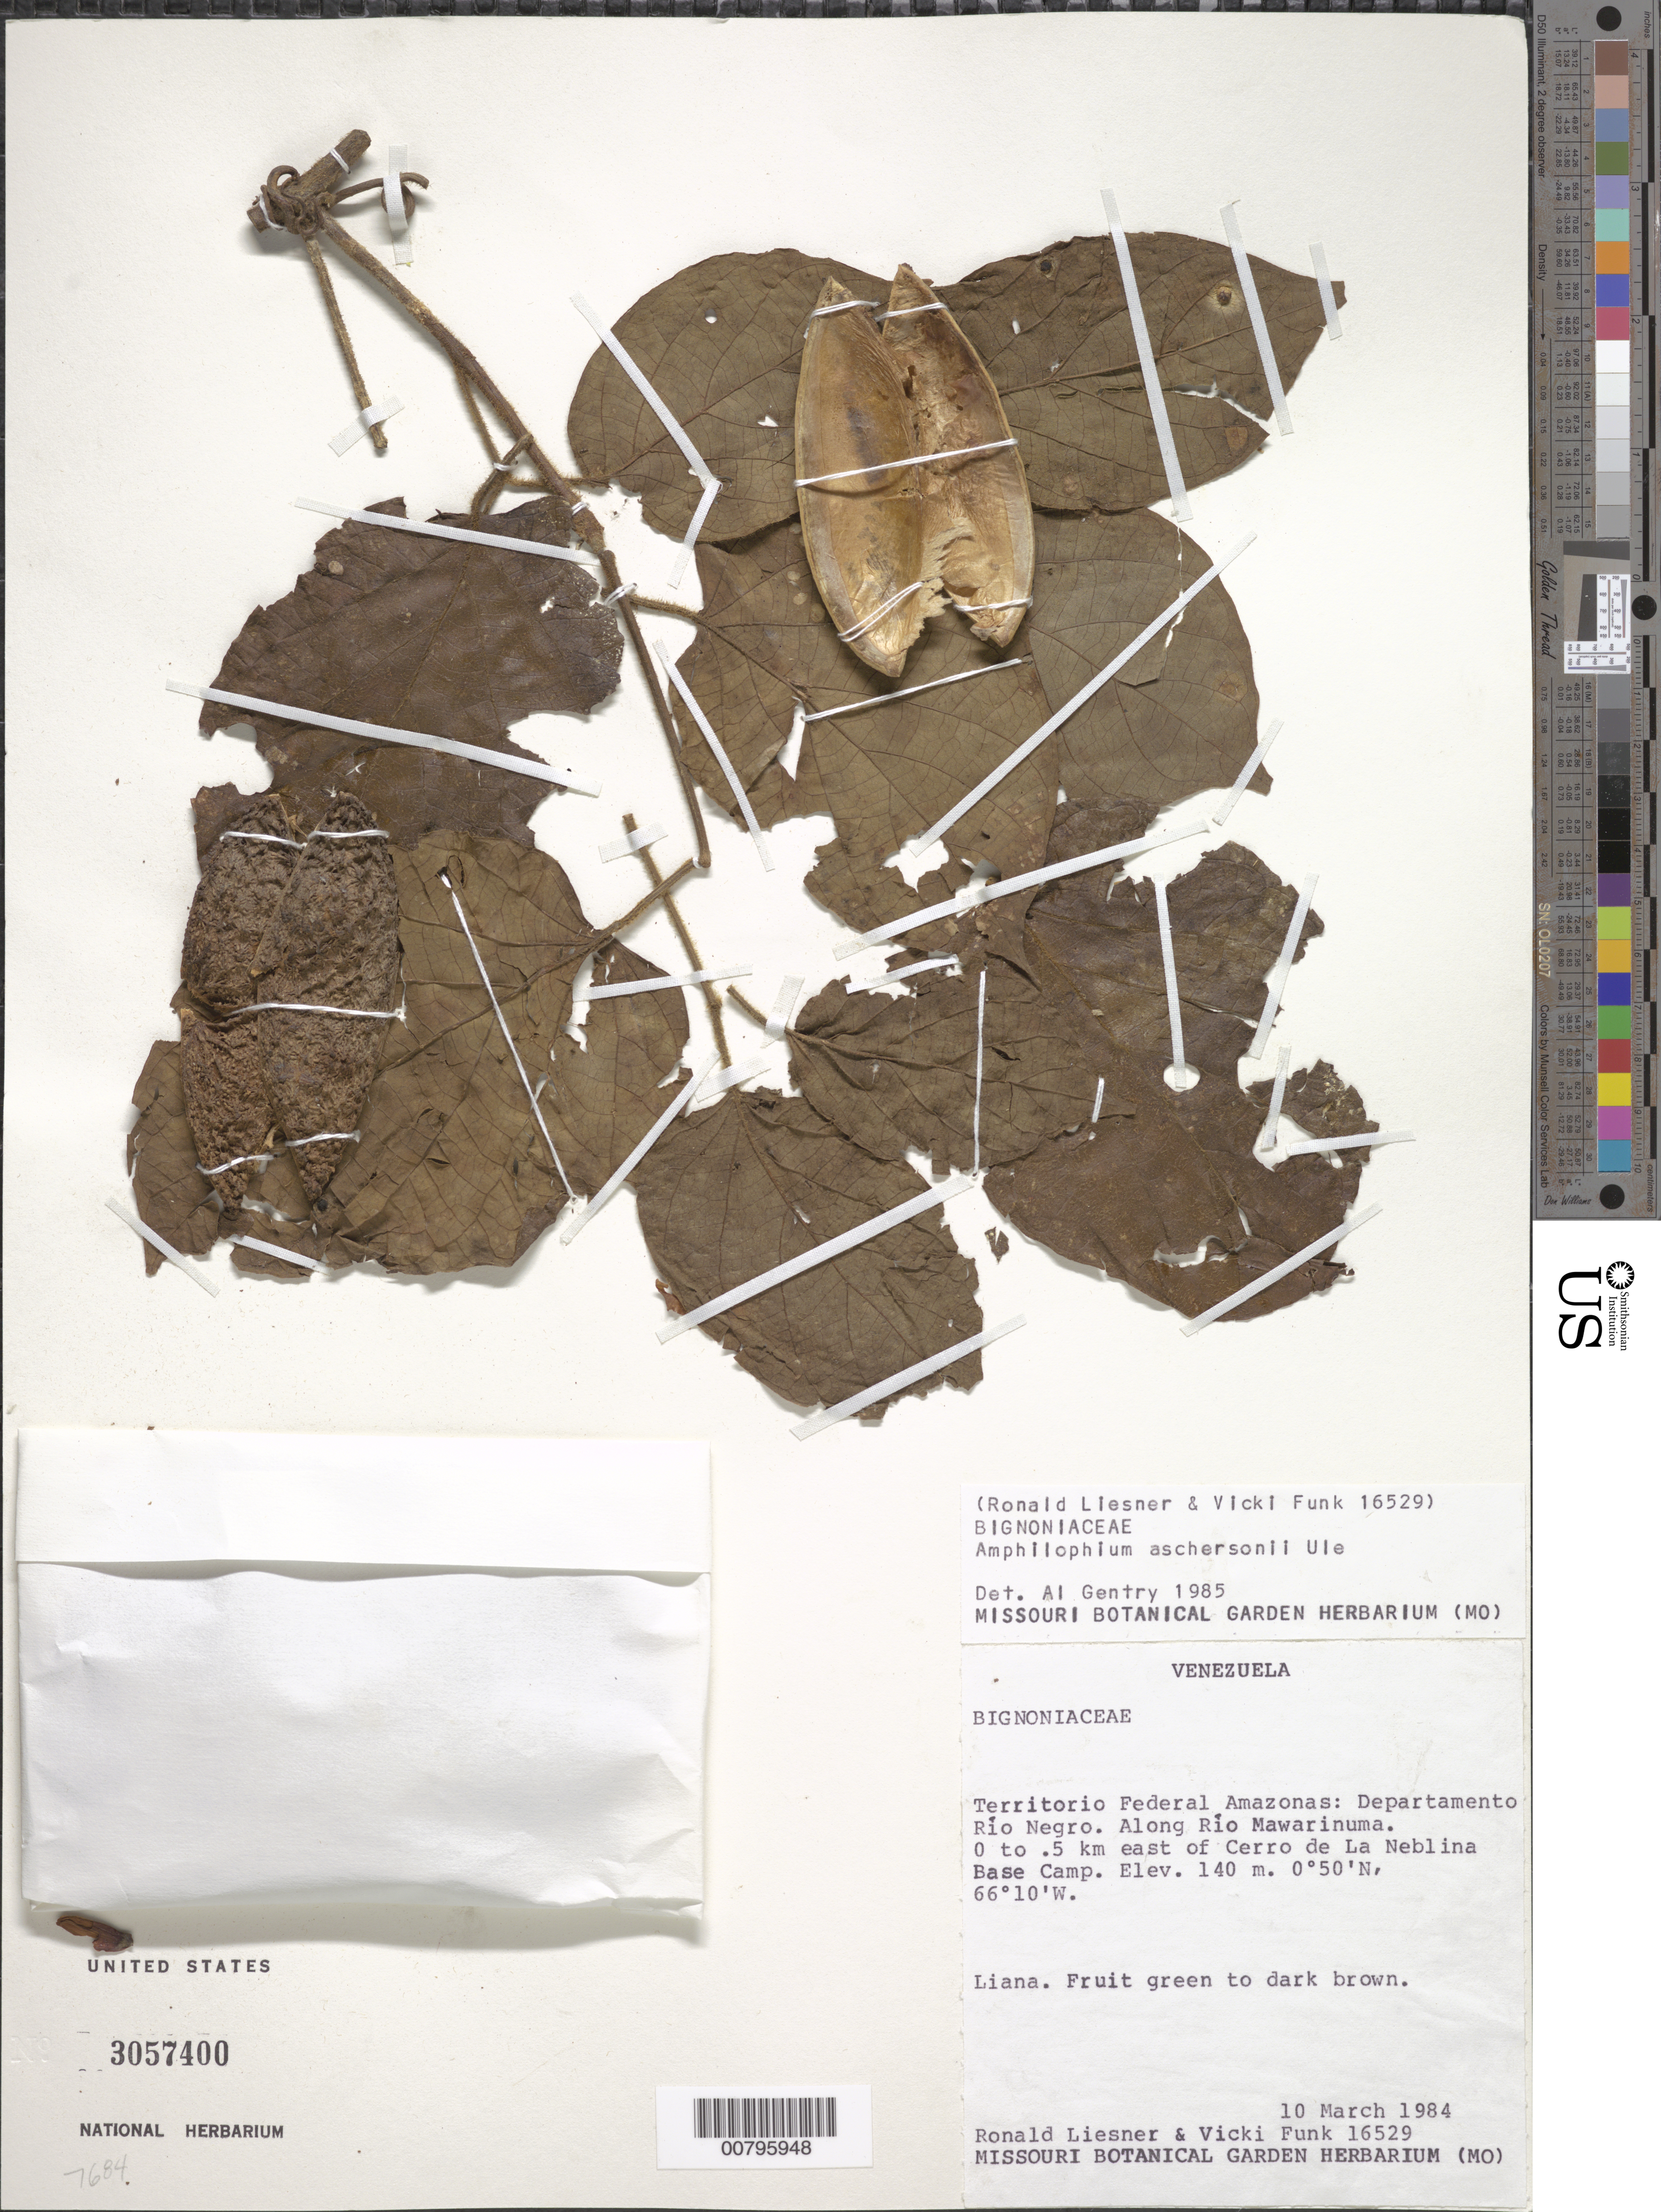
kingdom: Plantae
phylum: Tracheophyta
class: Magnoliopsida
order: Lamiales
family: Bignoniaceae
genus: Amphilophium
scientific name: Amphilophium aschersonii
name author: Ule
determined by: Gentry, A. H.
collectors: R. L. Liesner & V. Funk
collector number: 16529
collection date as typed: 10-Mar-84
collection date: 1984-03-10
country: Venezuela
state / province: Amazonas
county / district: Río Negro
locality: Río Mawarinuma, 0 to 0.5 km east of Cerro de La Neblina Base Camp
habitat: Along river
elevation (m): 140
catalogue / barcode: US 3057400